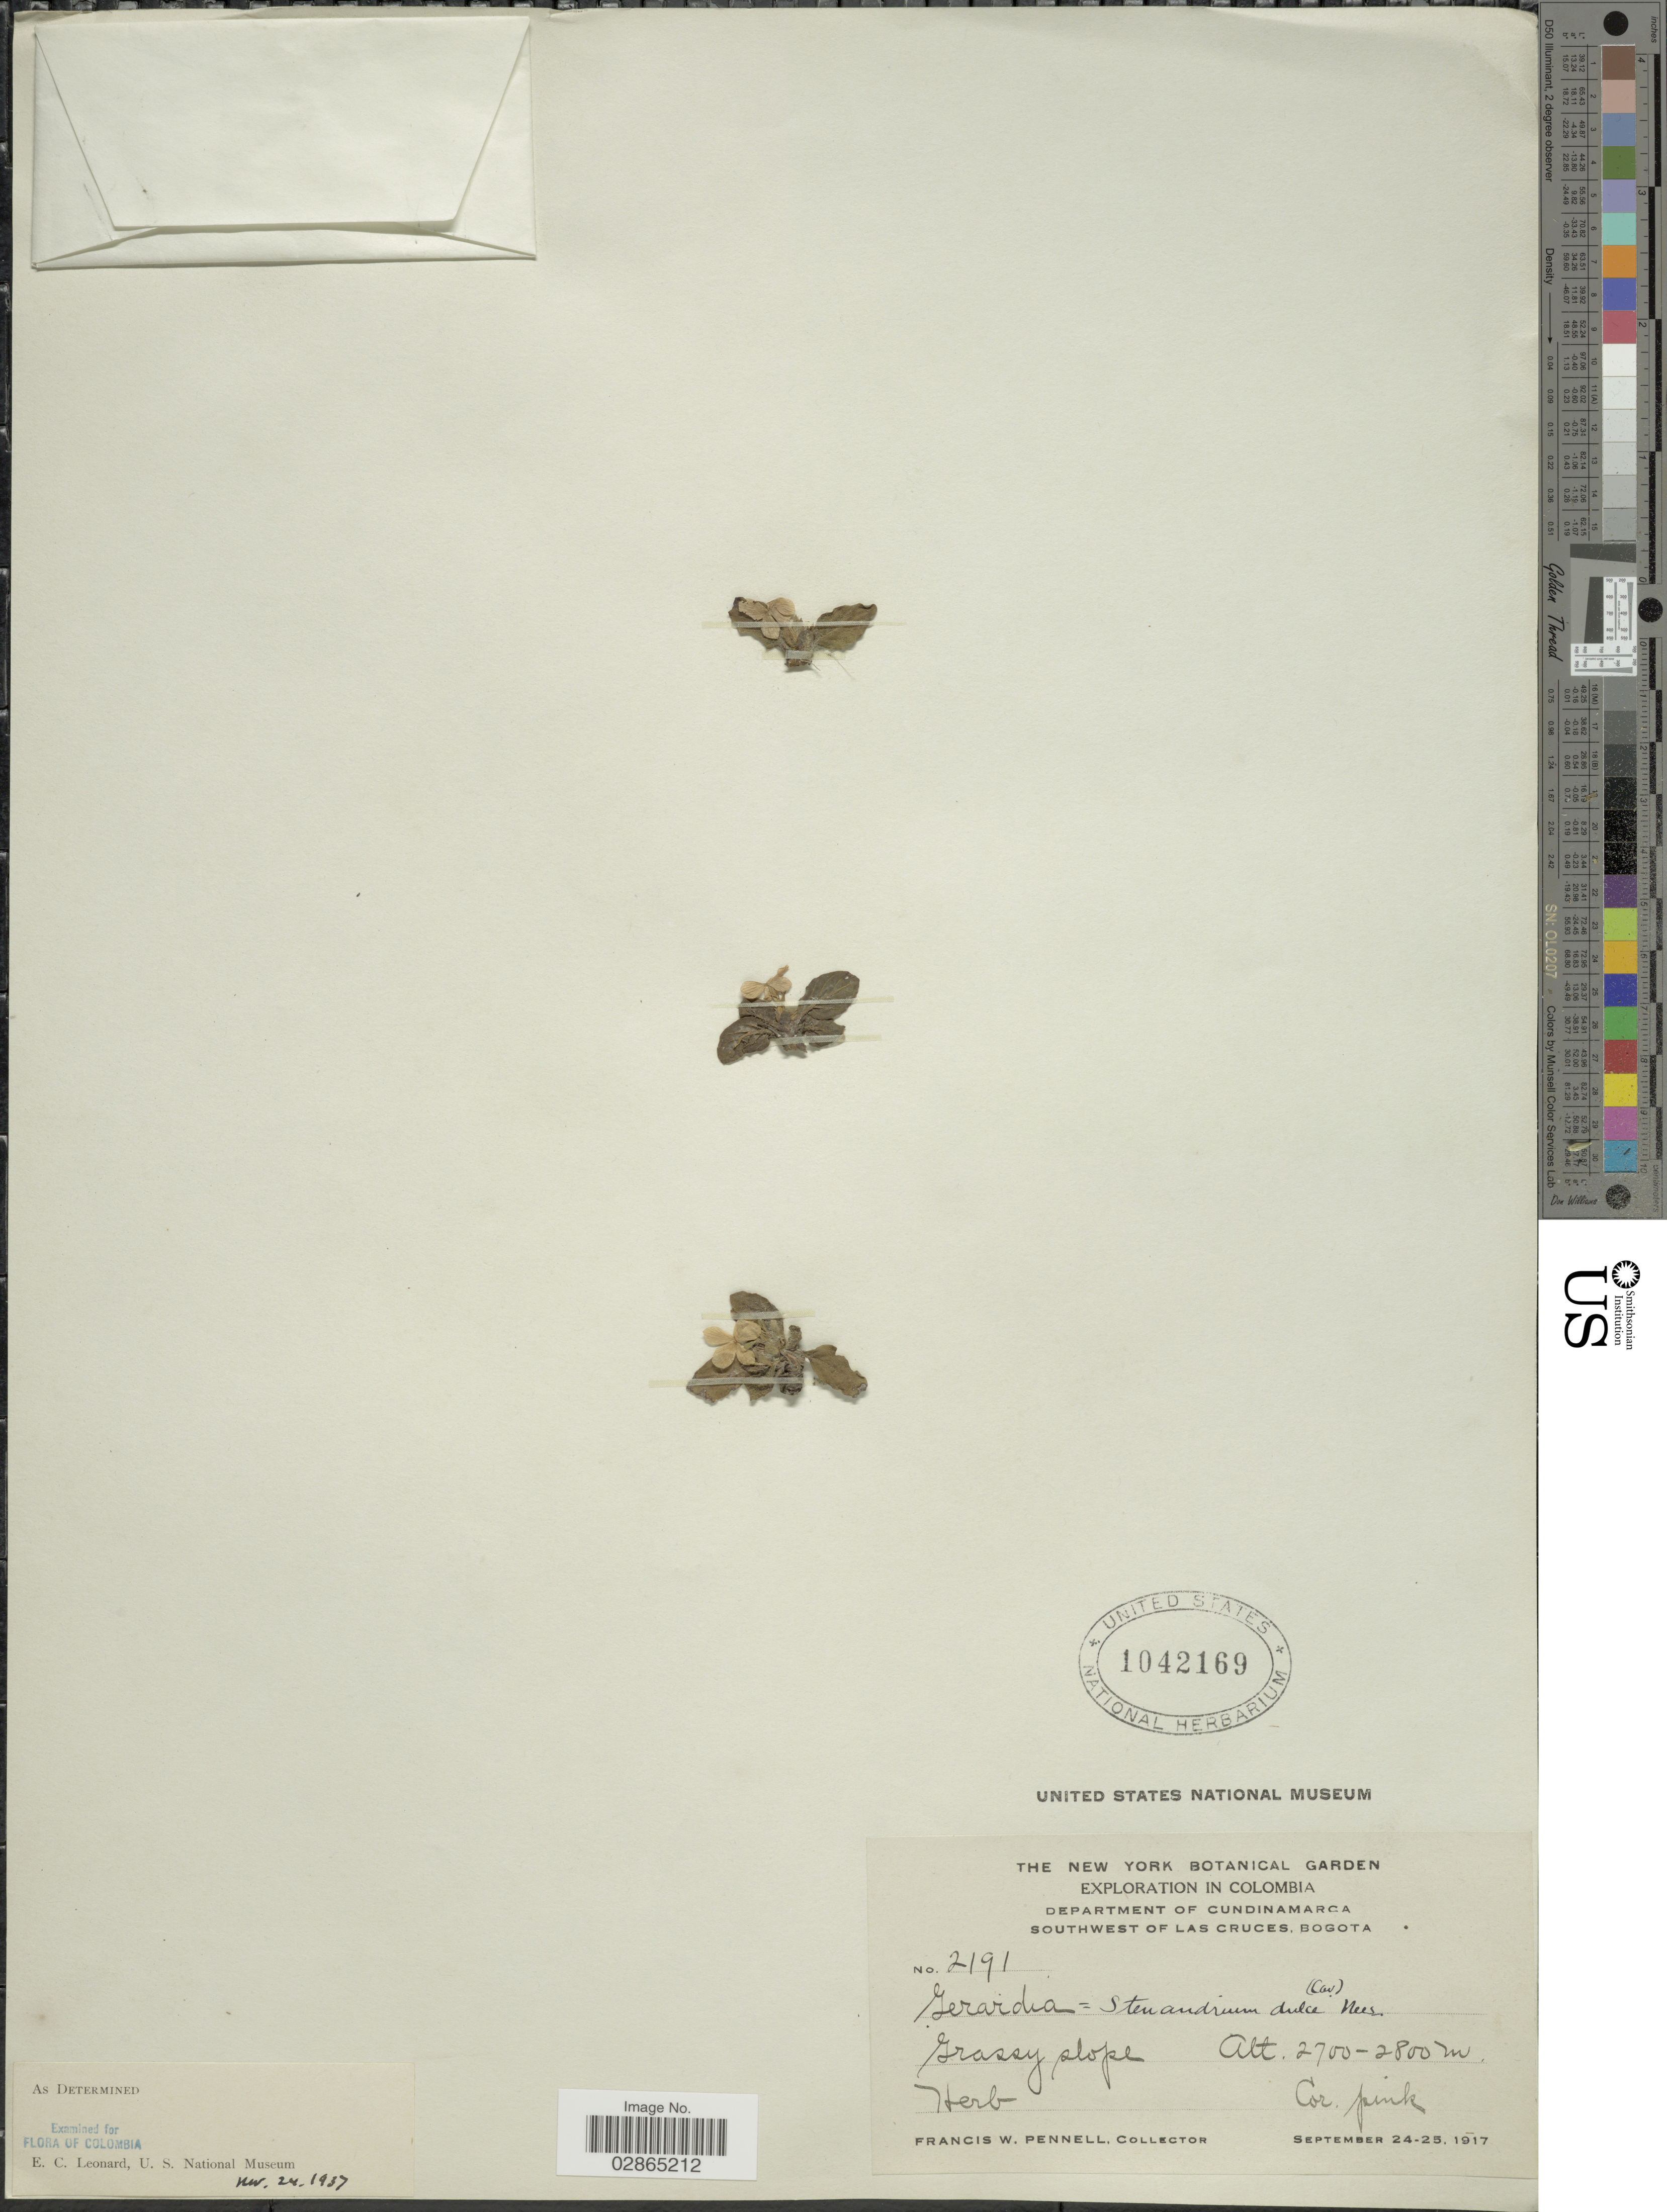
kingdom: Plantae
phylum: Tracheophyta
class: Magnoliopsida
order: Lamiales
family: Acanthaceae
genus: Stenandrium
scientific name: Stenandrium dulce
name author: (Cav.) Nees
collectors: F. W. Pennell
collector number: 2191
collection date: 1917-09-24/1917-09-25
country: Colombia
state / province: Cundinamarca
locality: Southwest of Las Cruces, Bogota.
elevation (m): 2700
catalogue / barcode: US 1042169